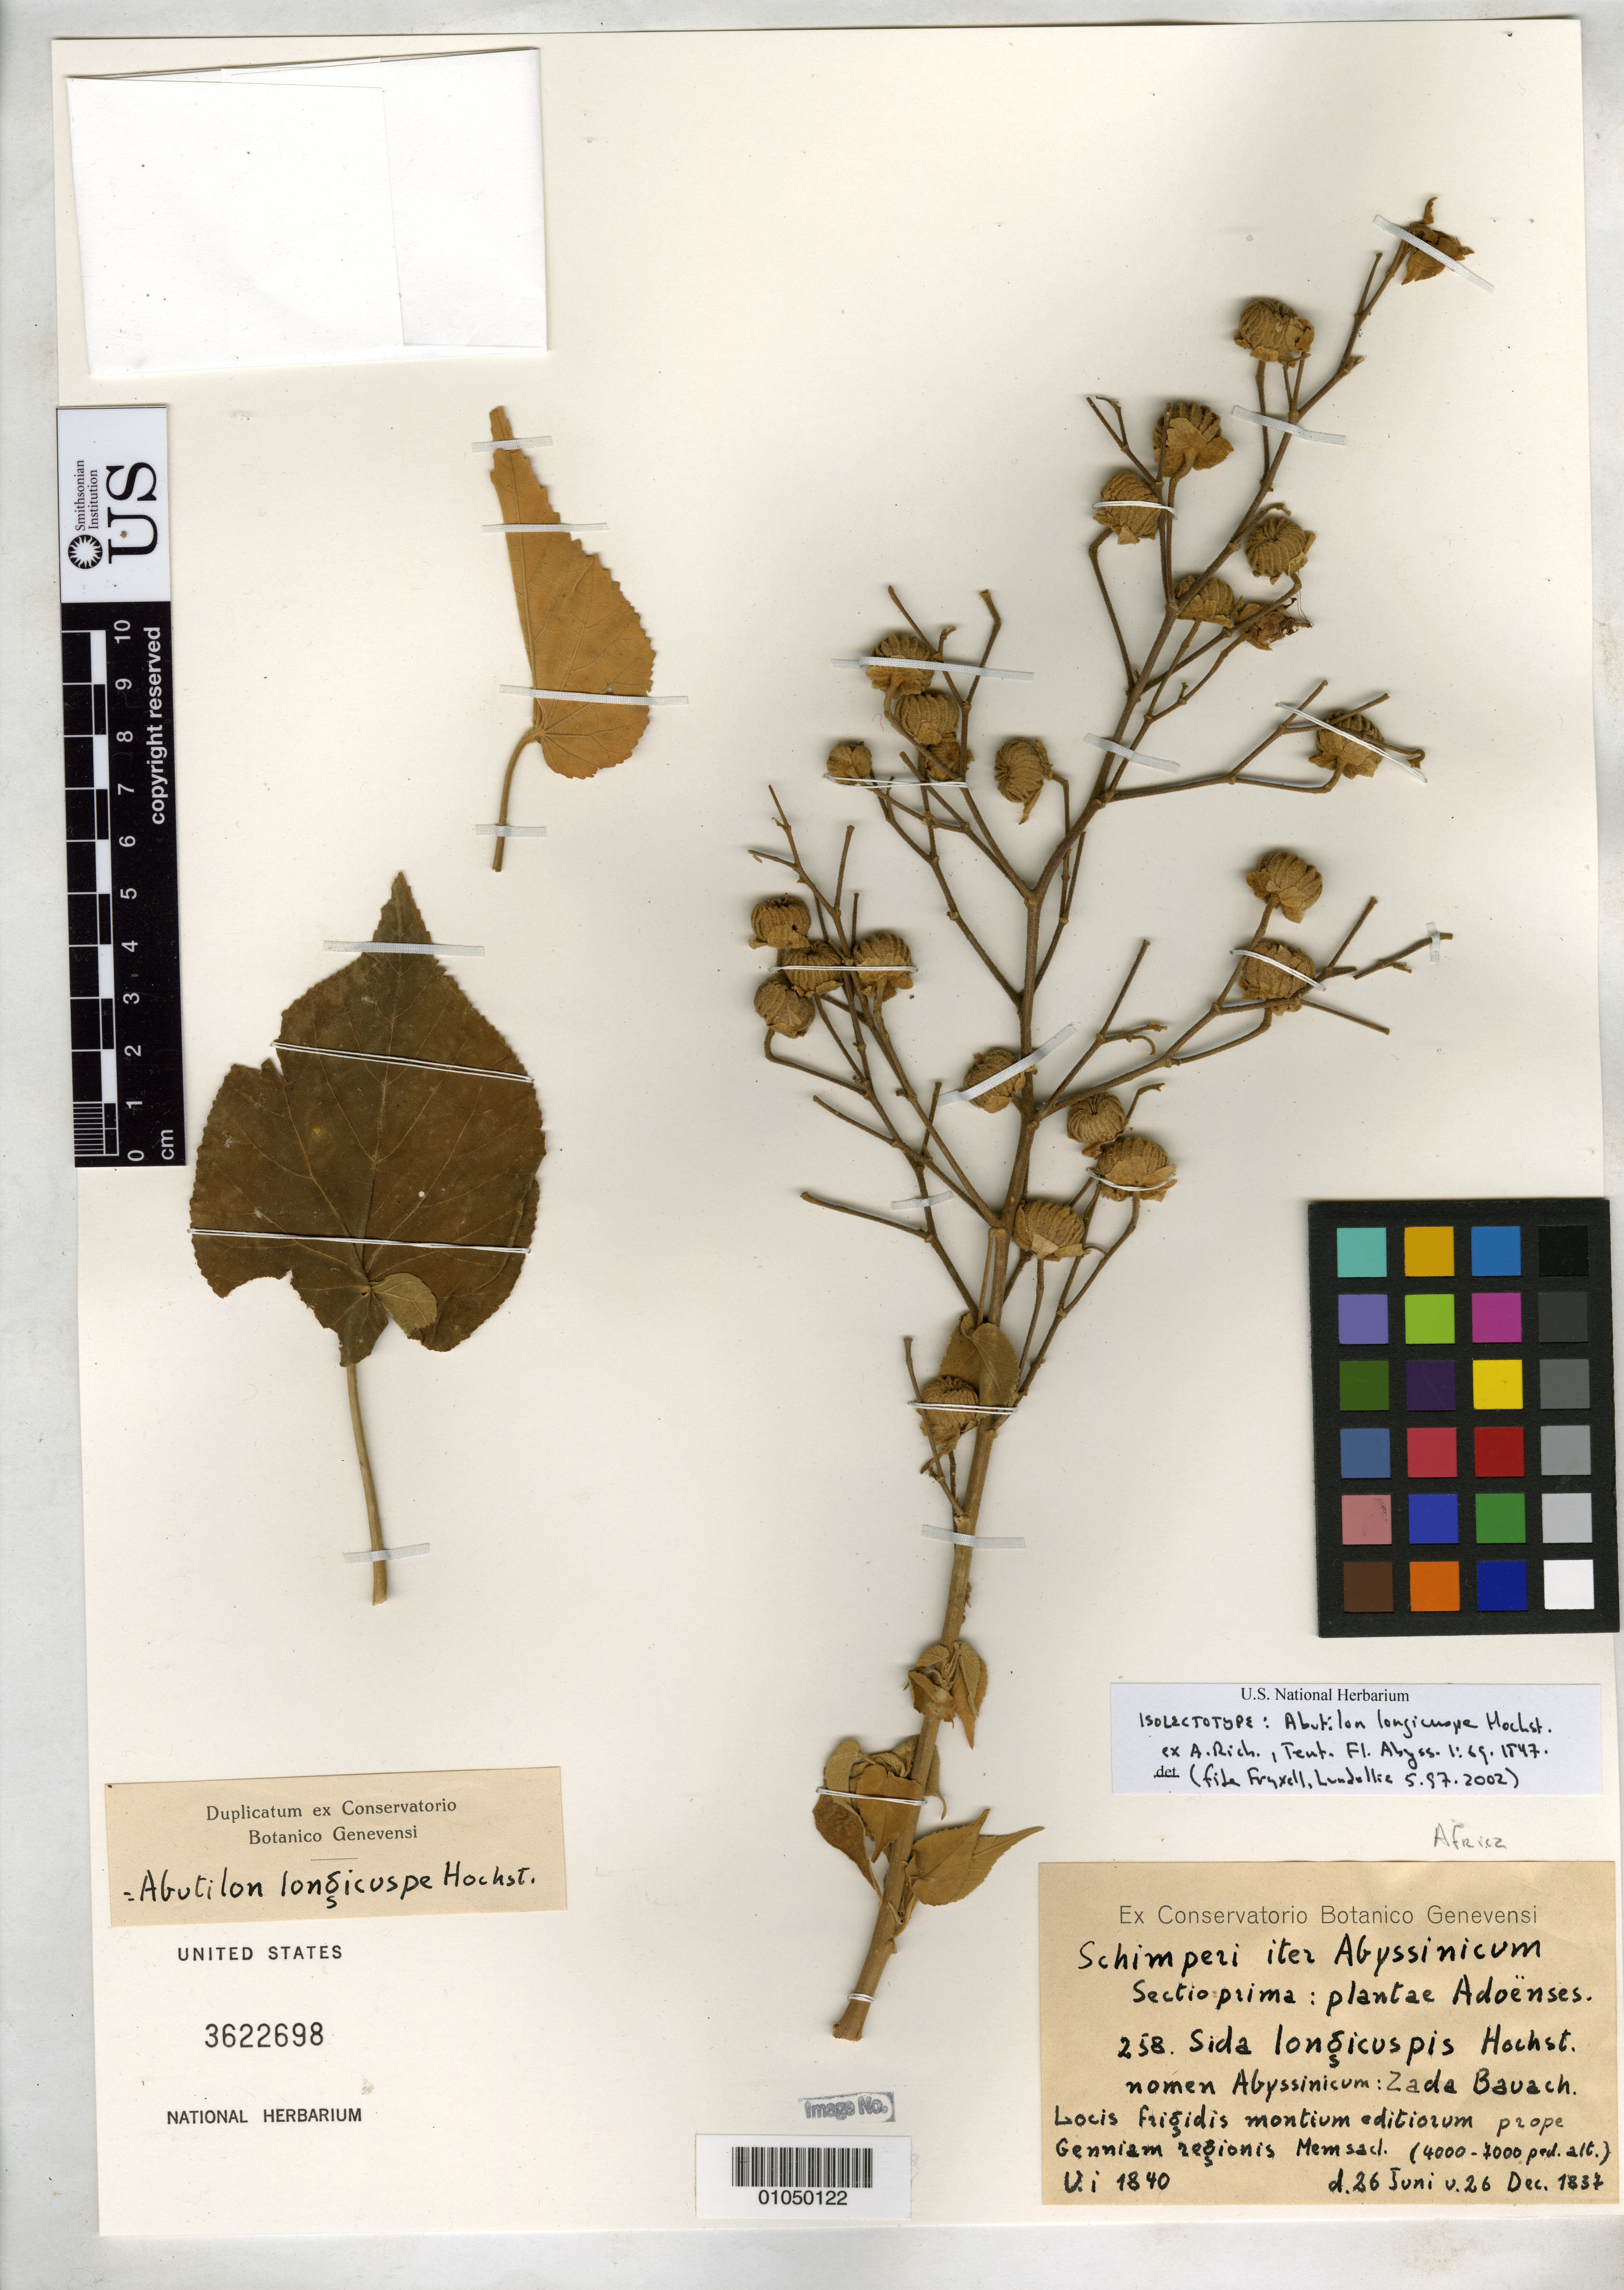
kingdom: Plantae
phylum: Tracheophyta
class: Magnoliopsida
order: Malvales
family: Malvaceae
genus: Abutilon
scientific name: Abutilon longicuspe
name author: A. Rich.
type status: Isolectotype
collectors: G. W. Schimper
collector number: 258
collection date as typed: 26 Jun 1837 and 26 Dec 1837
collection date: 1837-06-26,1837-12-26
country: Ethiopia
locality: Locis frigidis montium editiorum prope Genniam regionis Memsach.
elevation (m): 1219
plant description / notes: Label refers to 2 collection dates (apparently syntypes). Lectotypification does not specify which element is the lectotype.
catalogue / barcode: US 3622698